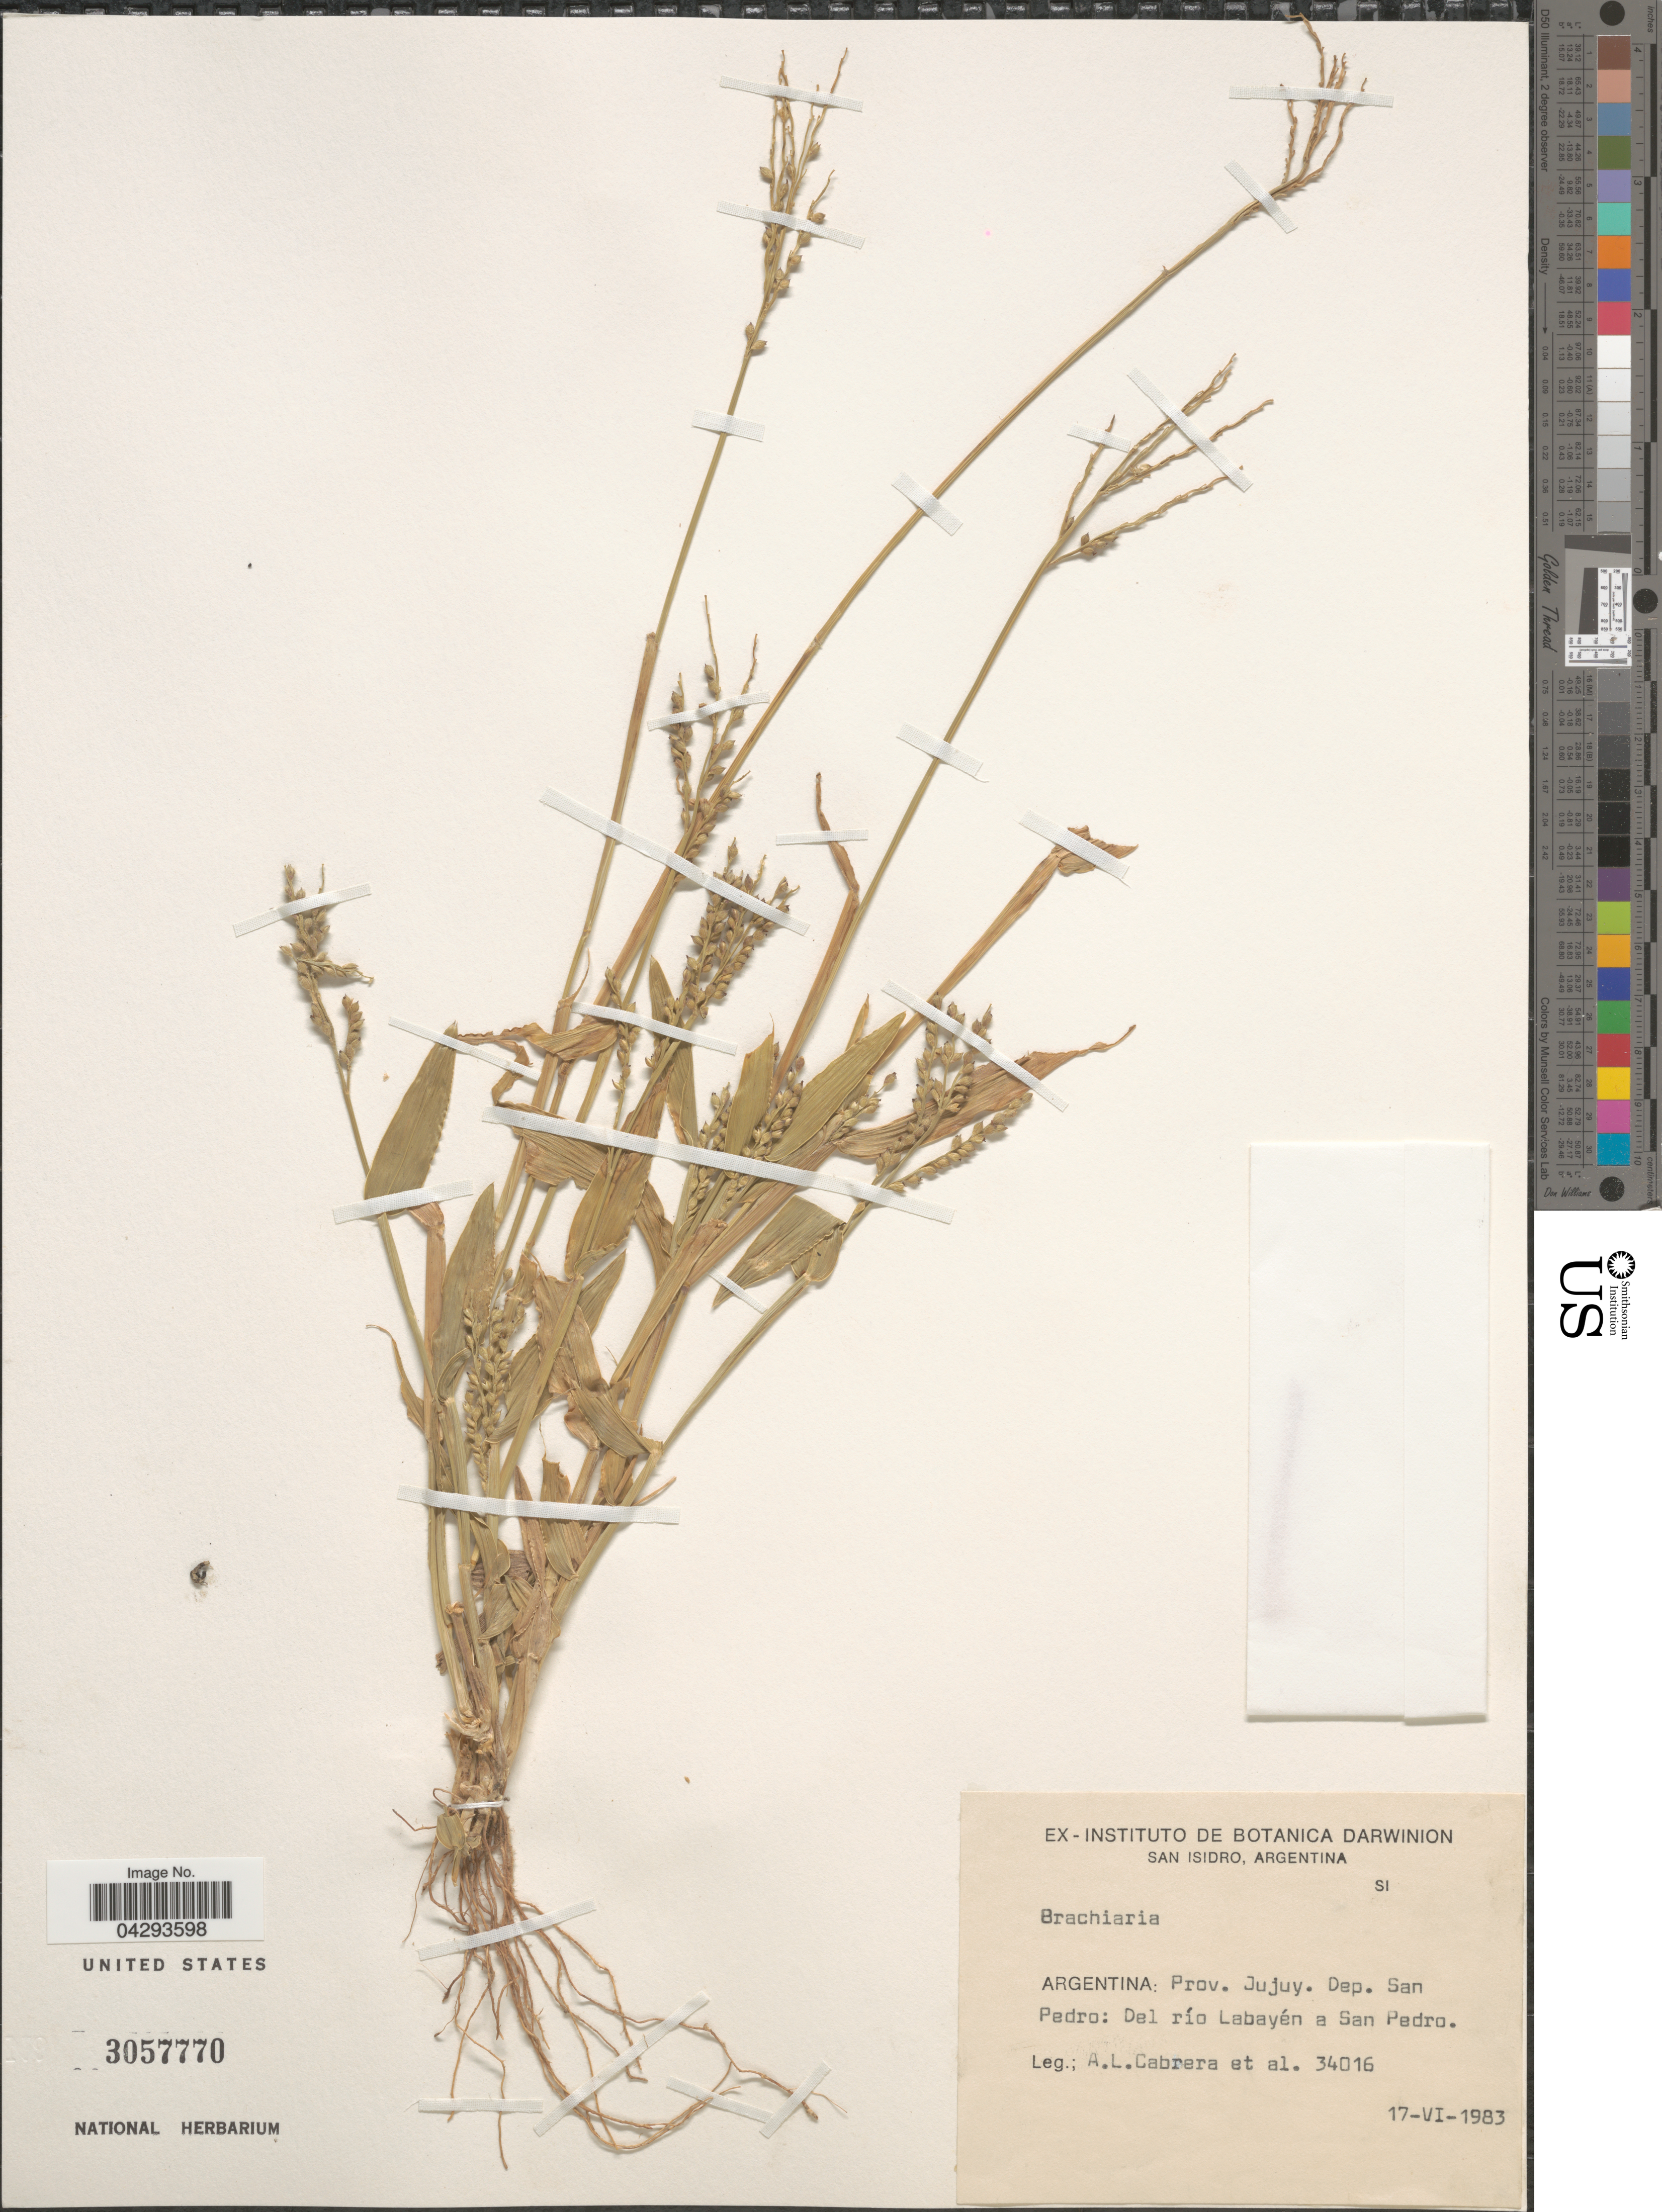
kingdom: Plantae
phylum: Tracheophyta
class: Liliopsida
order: Poales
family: Poaceae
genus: Urochloa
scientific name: Urochloa sp.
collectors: A. L. Cabrera & et al.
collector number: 34016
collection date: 1983-06-17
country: Argentina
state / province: Jujuy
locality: Dep. San Pedro: Del río Labayén a San Pedro.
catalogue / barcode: US 3057770